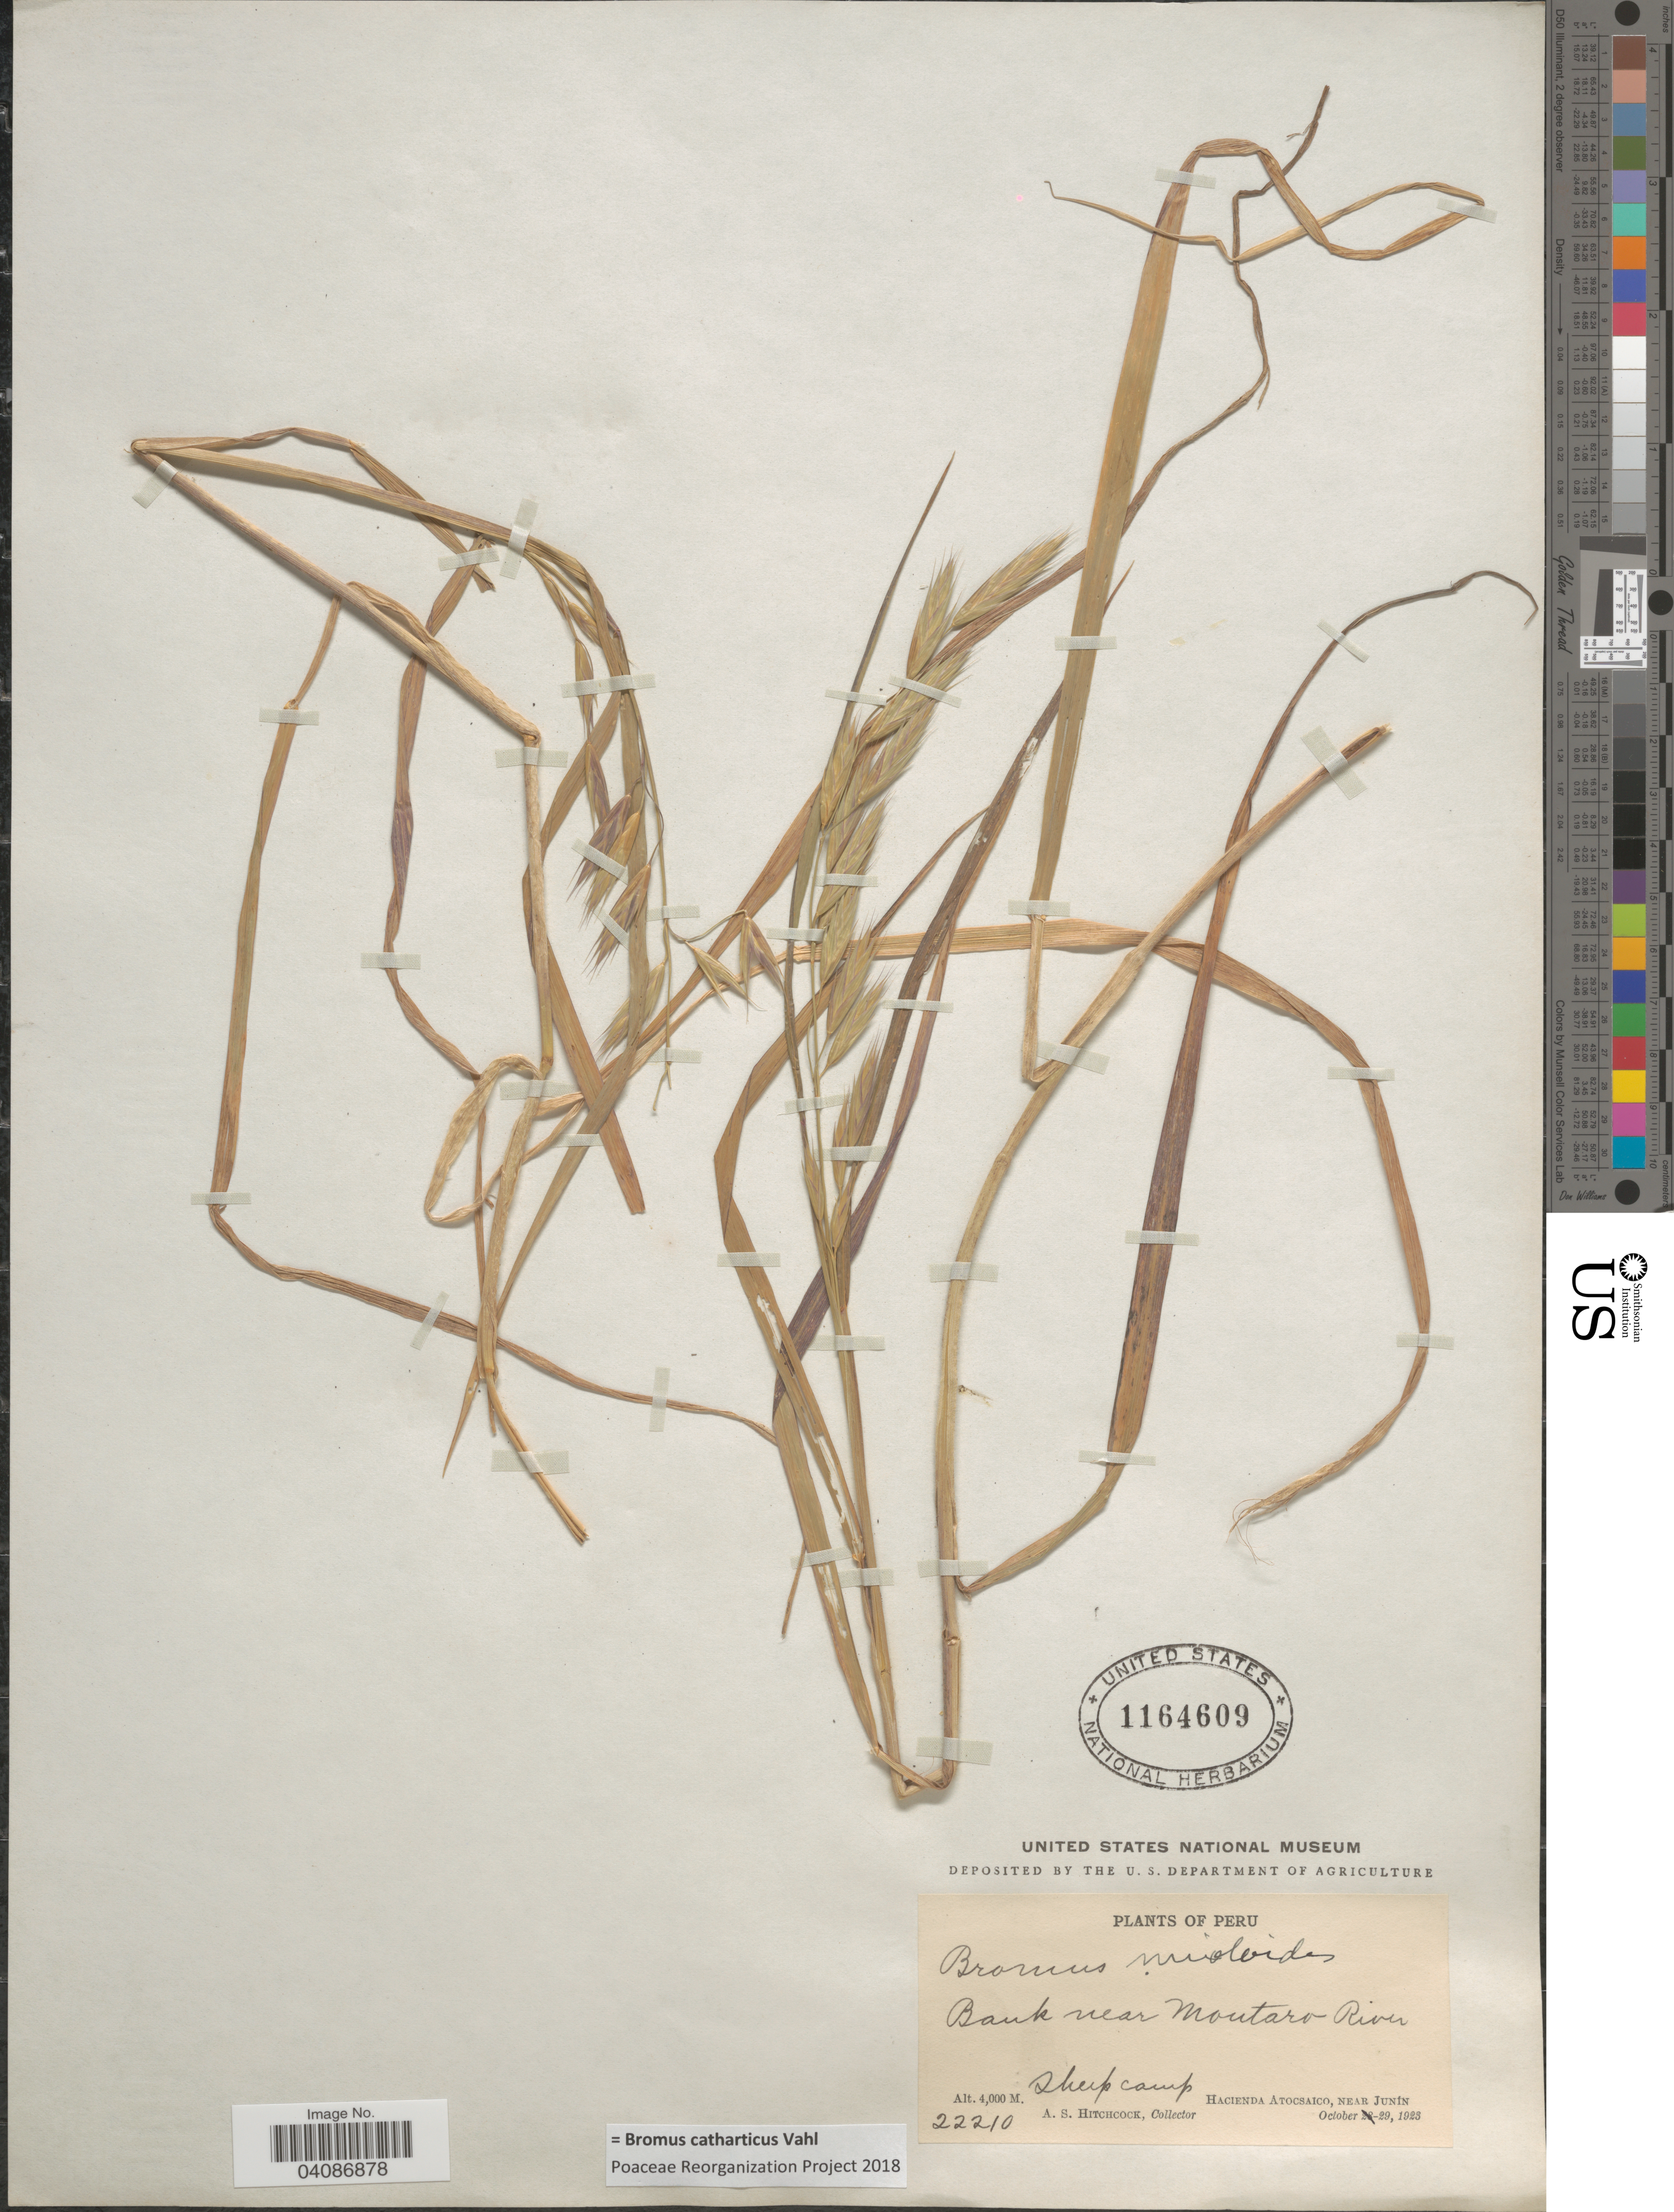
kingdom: Plantae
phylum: Tracheophyta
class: Liliopsida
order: Poales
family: Poaceae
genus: Bromus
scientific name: Bromus catharticus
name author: Vahl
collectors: A. S. Hitchcock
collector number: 22210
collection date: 1923-10-29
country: Peru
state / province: Junín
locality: Bank near Montaro River. Sheep Camp. Hacienda Atocsaico.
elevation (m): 4000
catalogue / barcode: US 1164609